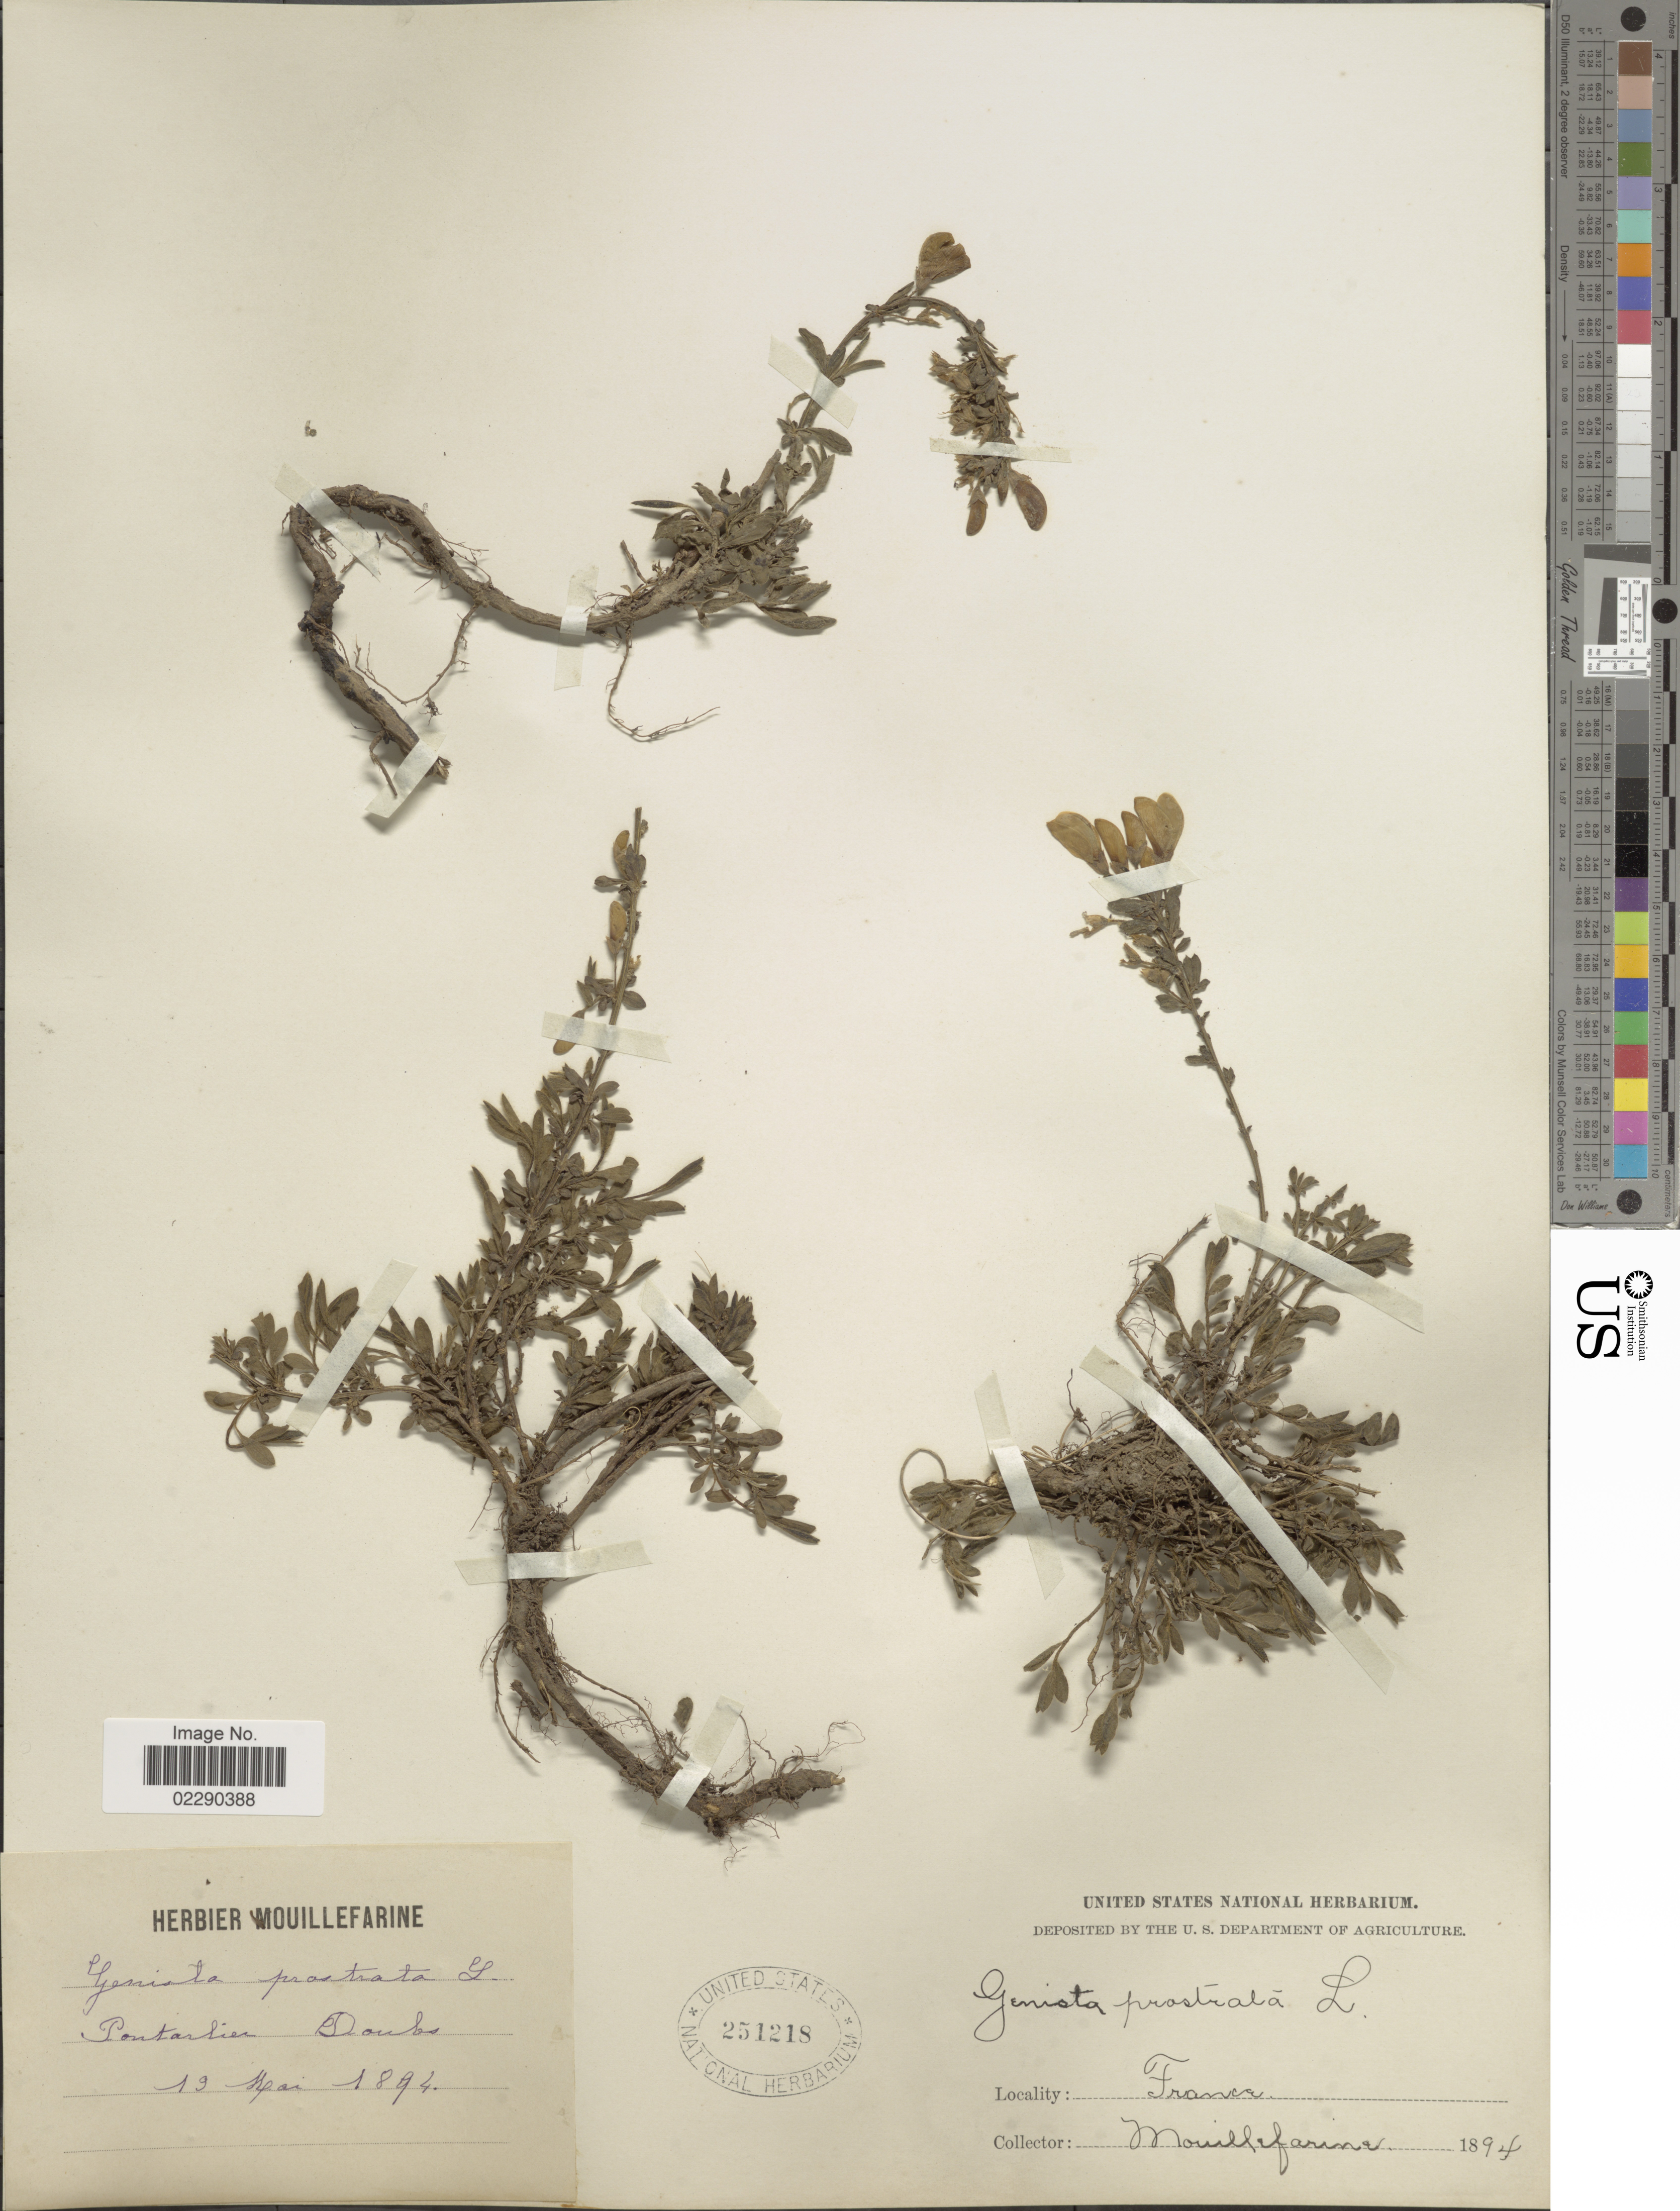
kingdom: Plantae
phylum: Tracheophyta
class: Magnoliopsida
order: Fabales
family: Fabaceae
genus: Cytisus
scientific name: Cytisus decumbens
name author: (Durande) Spach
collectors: A. Mouillefarine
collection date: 1894-05-19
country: France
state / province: Bourgogne-Franche-Comté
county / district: Doubs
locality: Pontarlier, Doubs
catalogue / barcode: US 251218